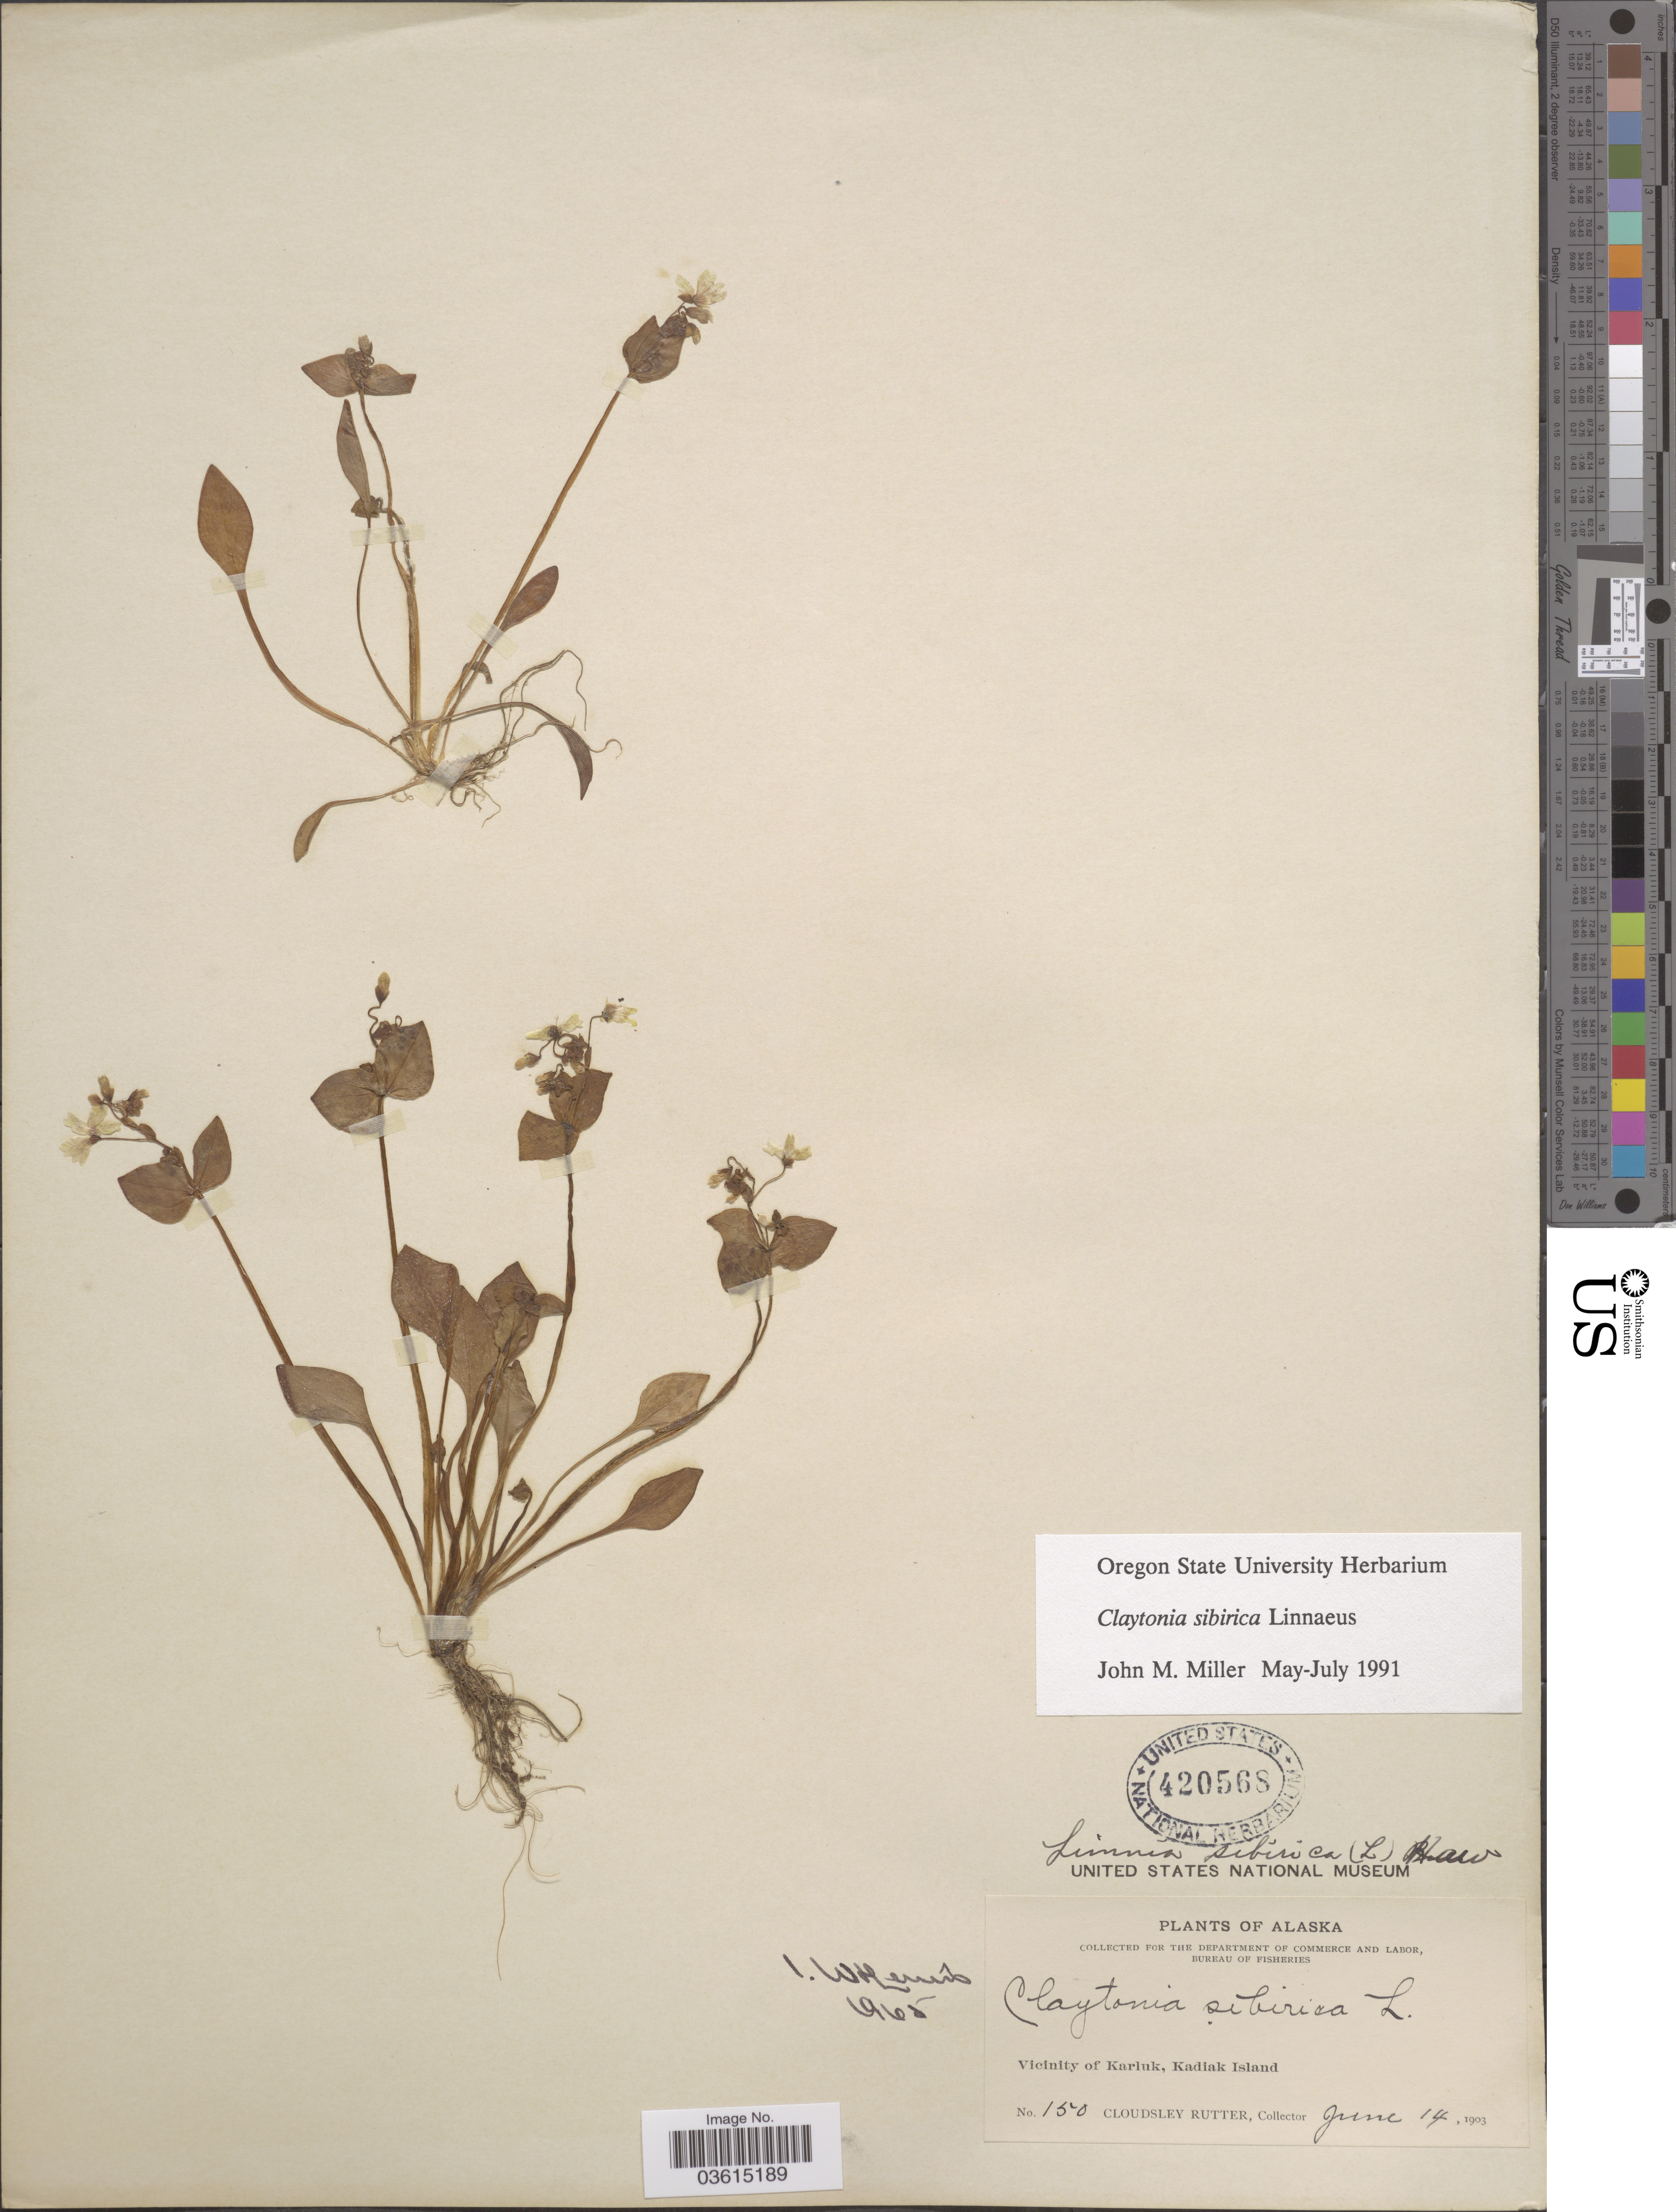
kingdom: Plantae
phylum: Tracheophyta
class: Magnoliopsida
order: Caryophyllales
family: Montiaceae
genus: Claytonia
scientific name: Claytonia sibirica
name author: L.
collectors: C. Rutter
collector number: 150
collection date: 1903-06-14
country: United States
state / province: Alaska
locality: Vicinity of Karluk, Kadiak Island.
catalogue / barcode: US 420568